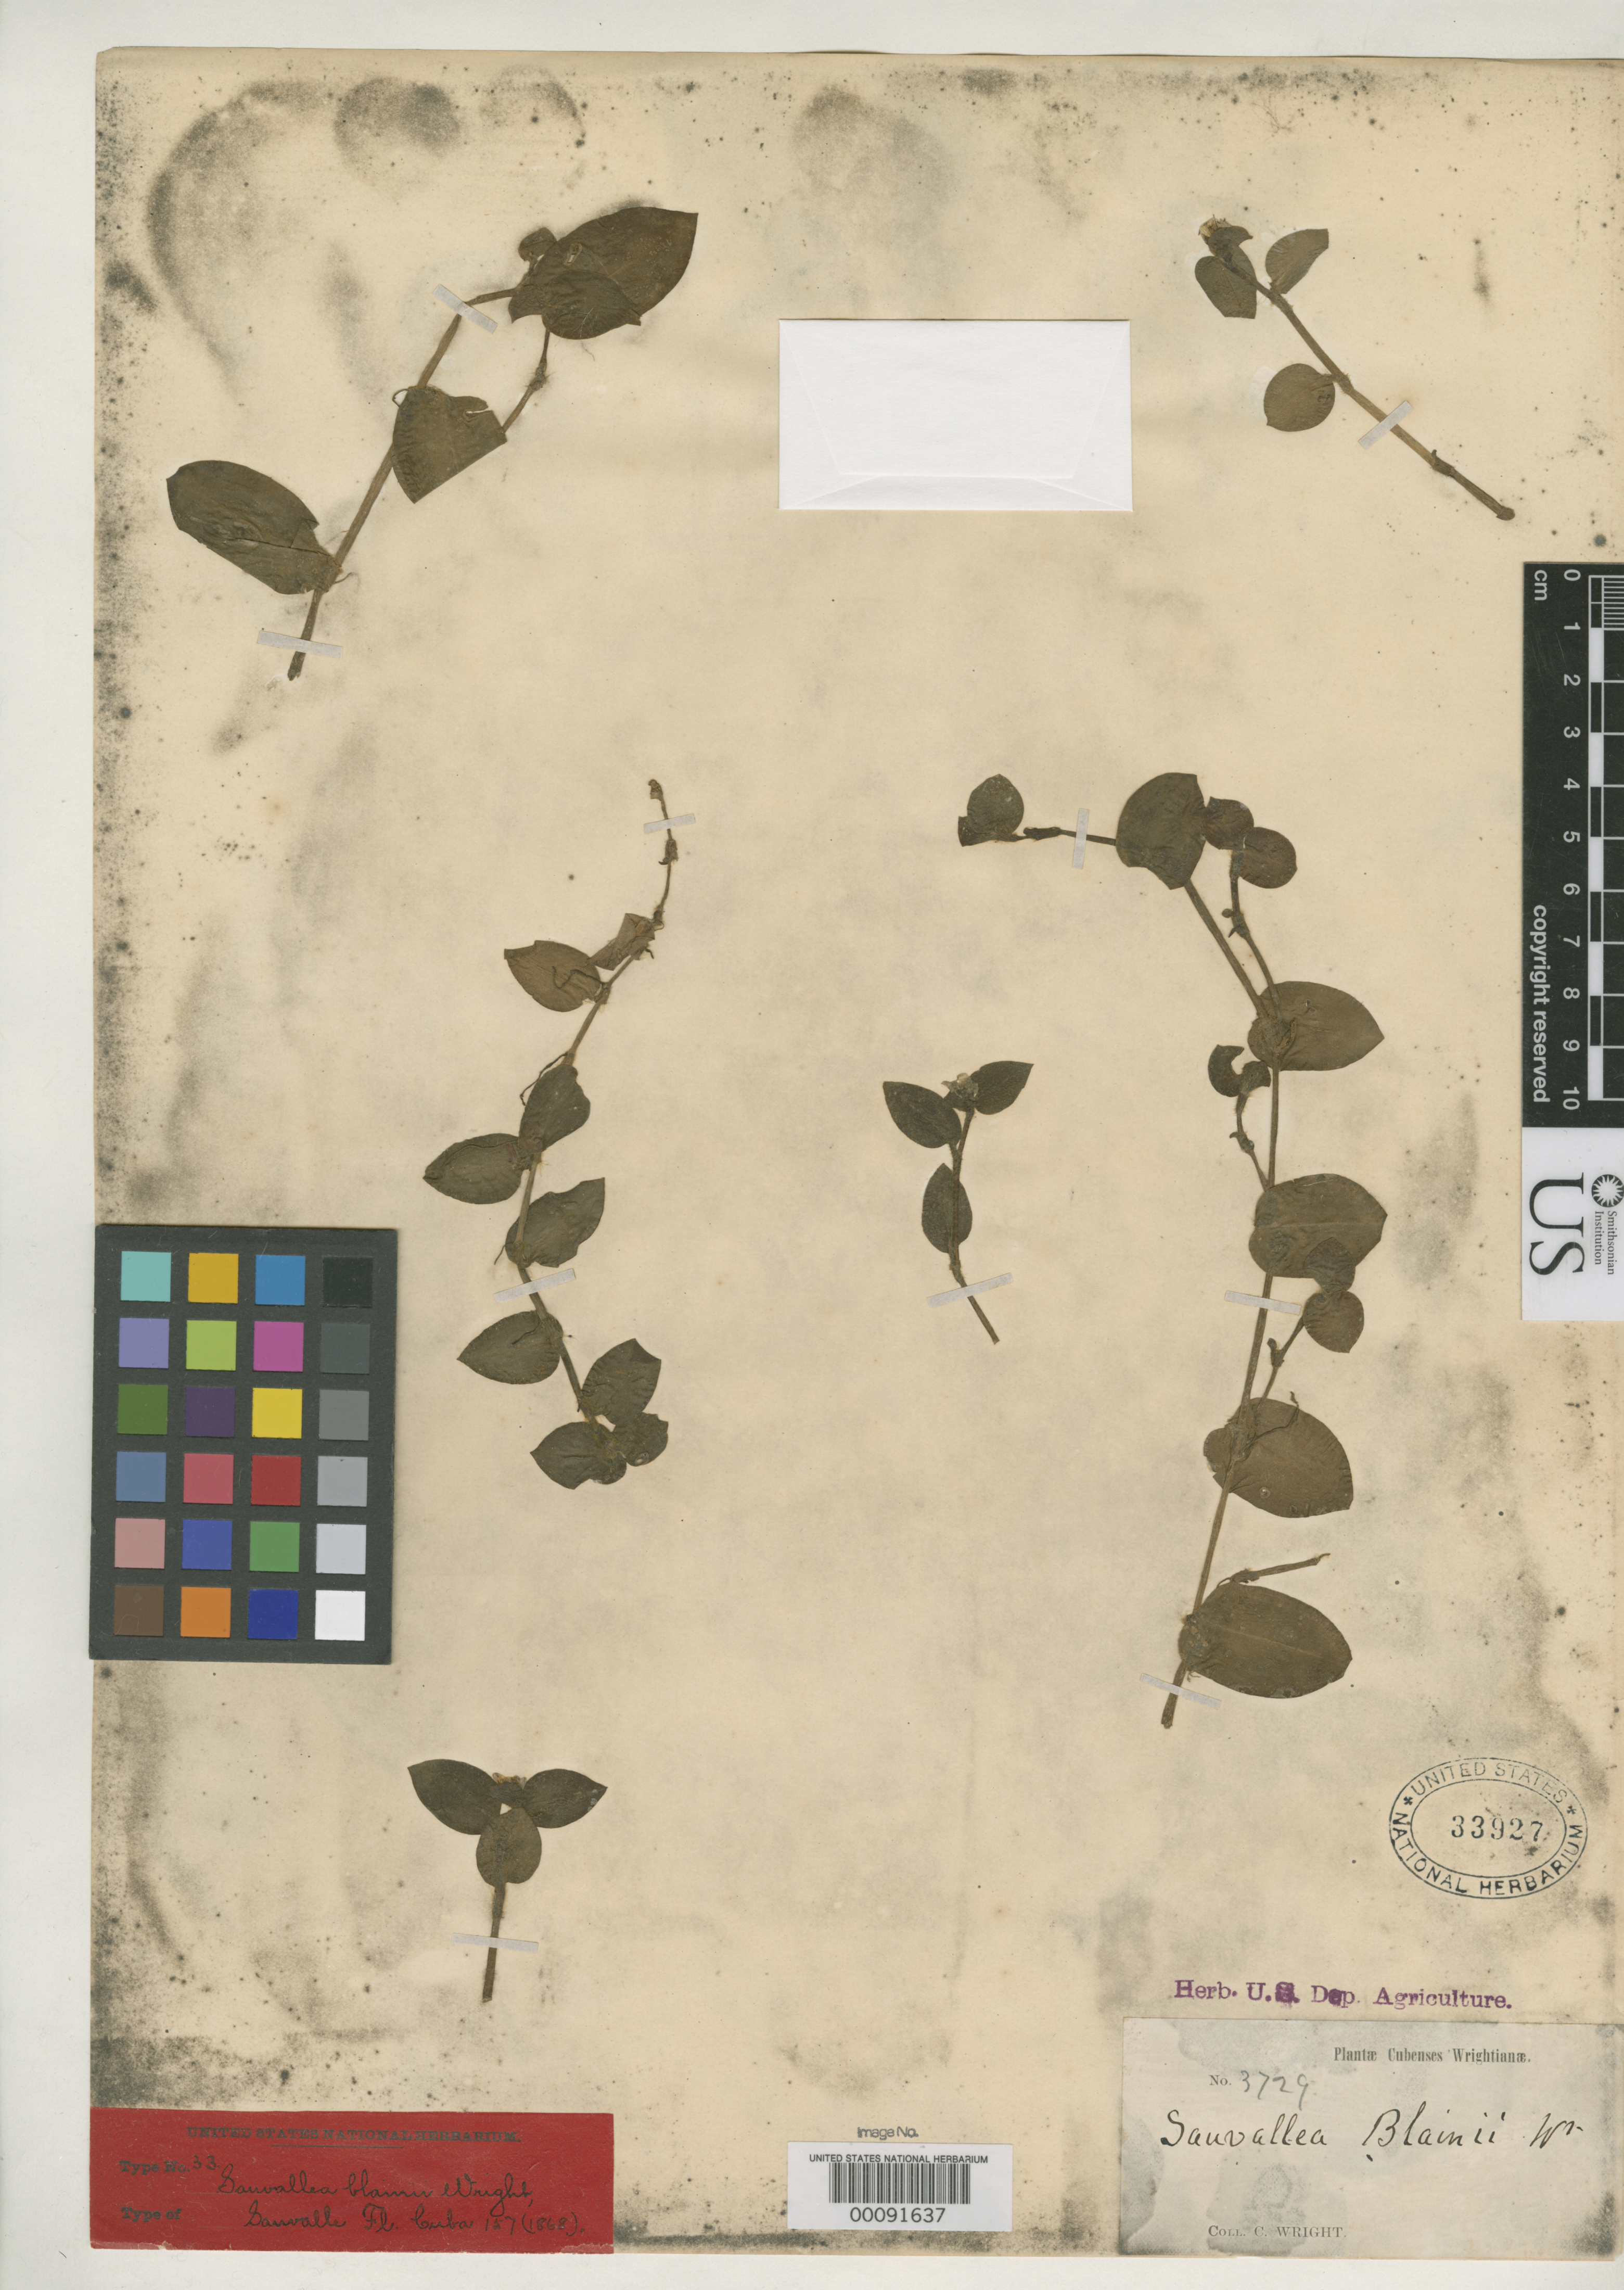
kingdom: Plantae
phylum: Tracheophyta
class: Liliopsida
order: Commelinales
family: Commelinaceae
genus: Sauvallea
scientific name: Sauvallea blainii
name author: C. Wright in Sauvalle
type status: Isotype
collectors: C. Wright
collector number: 3729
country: Cuba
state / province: Pinar del Río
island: Greater Antilles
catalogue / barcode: US 33927